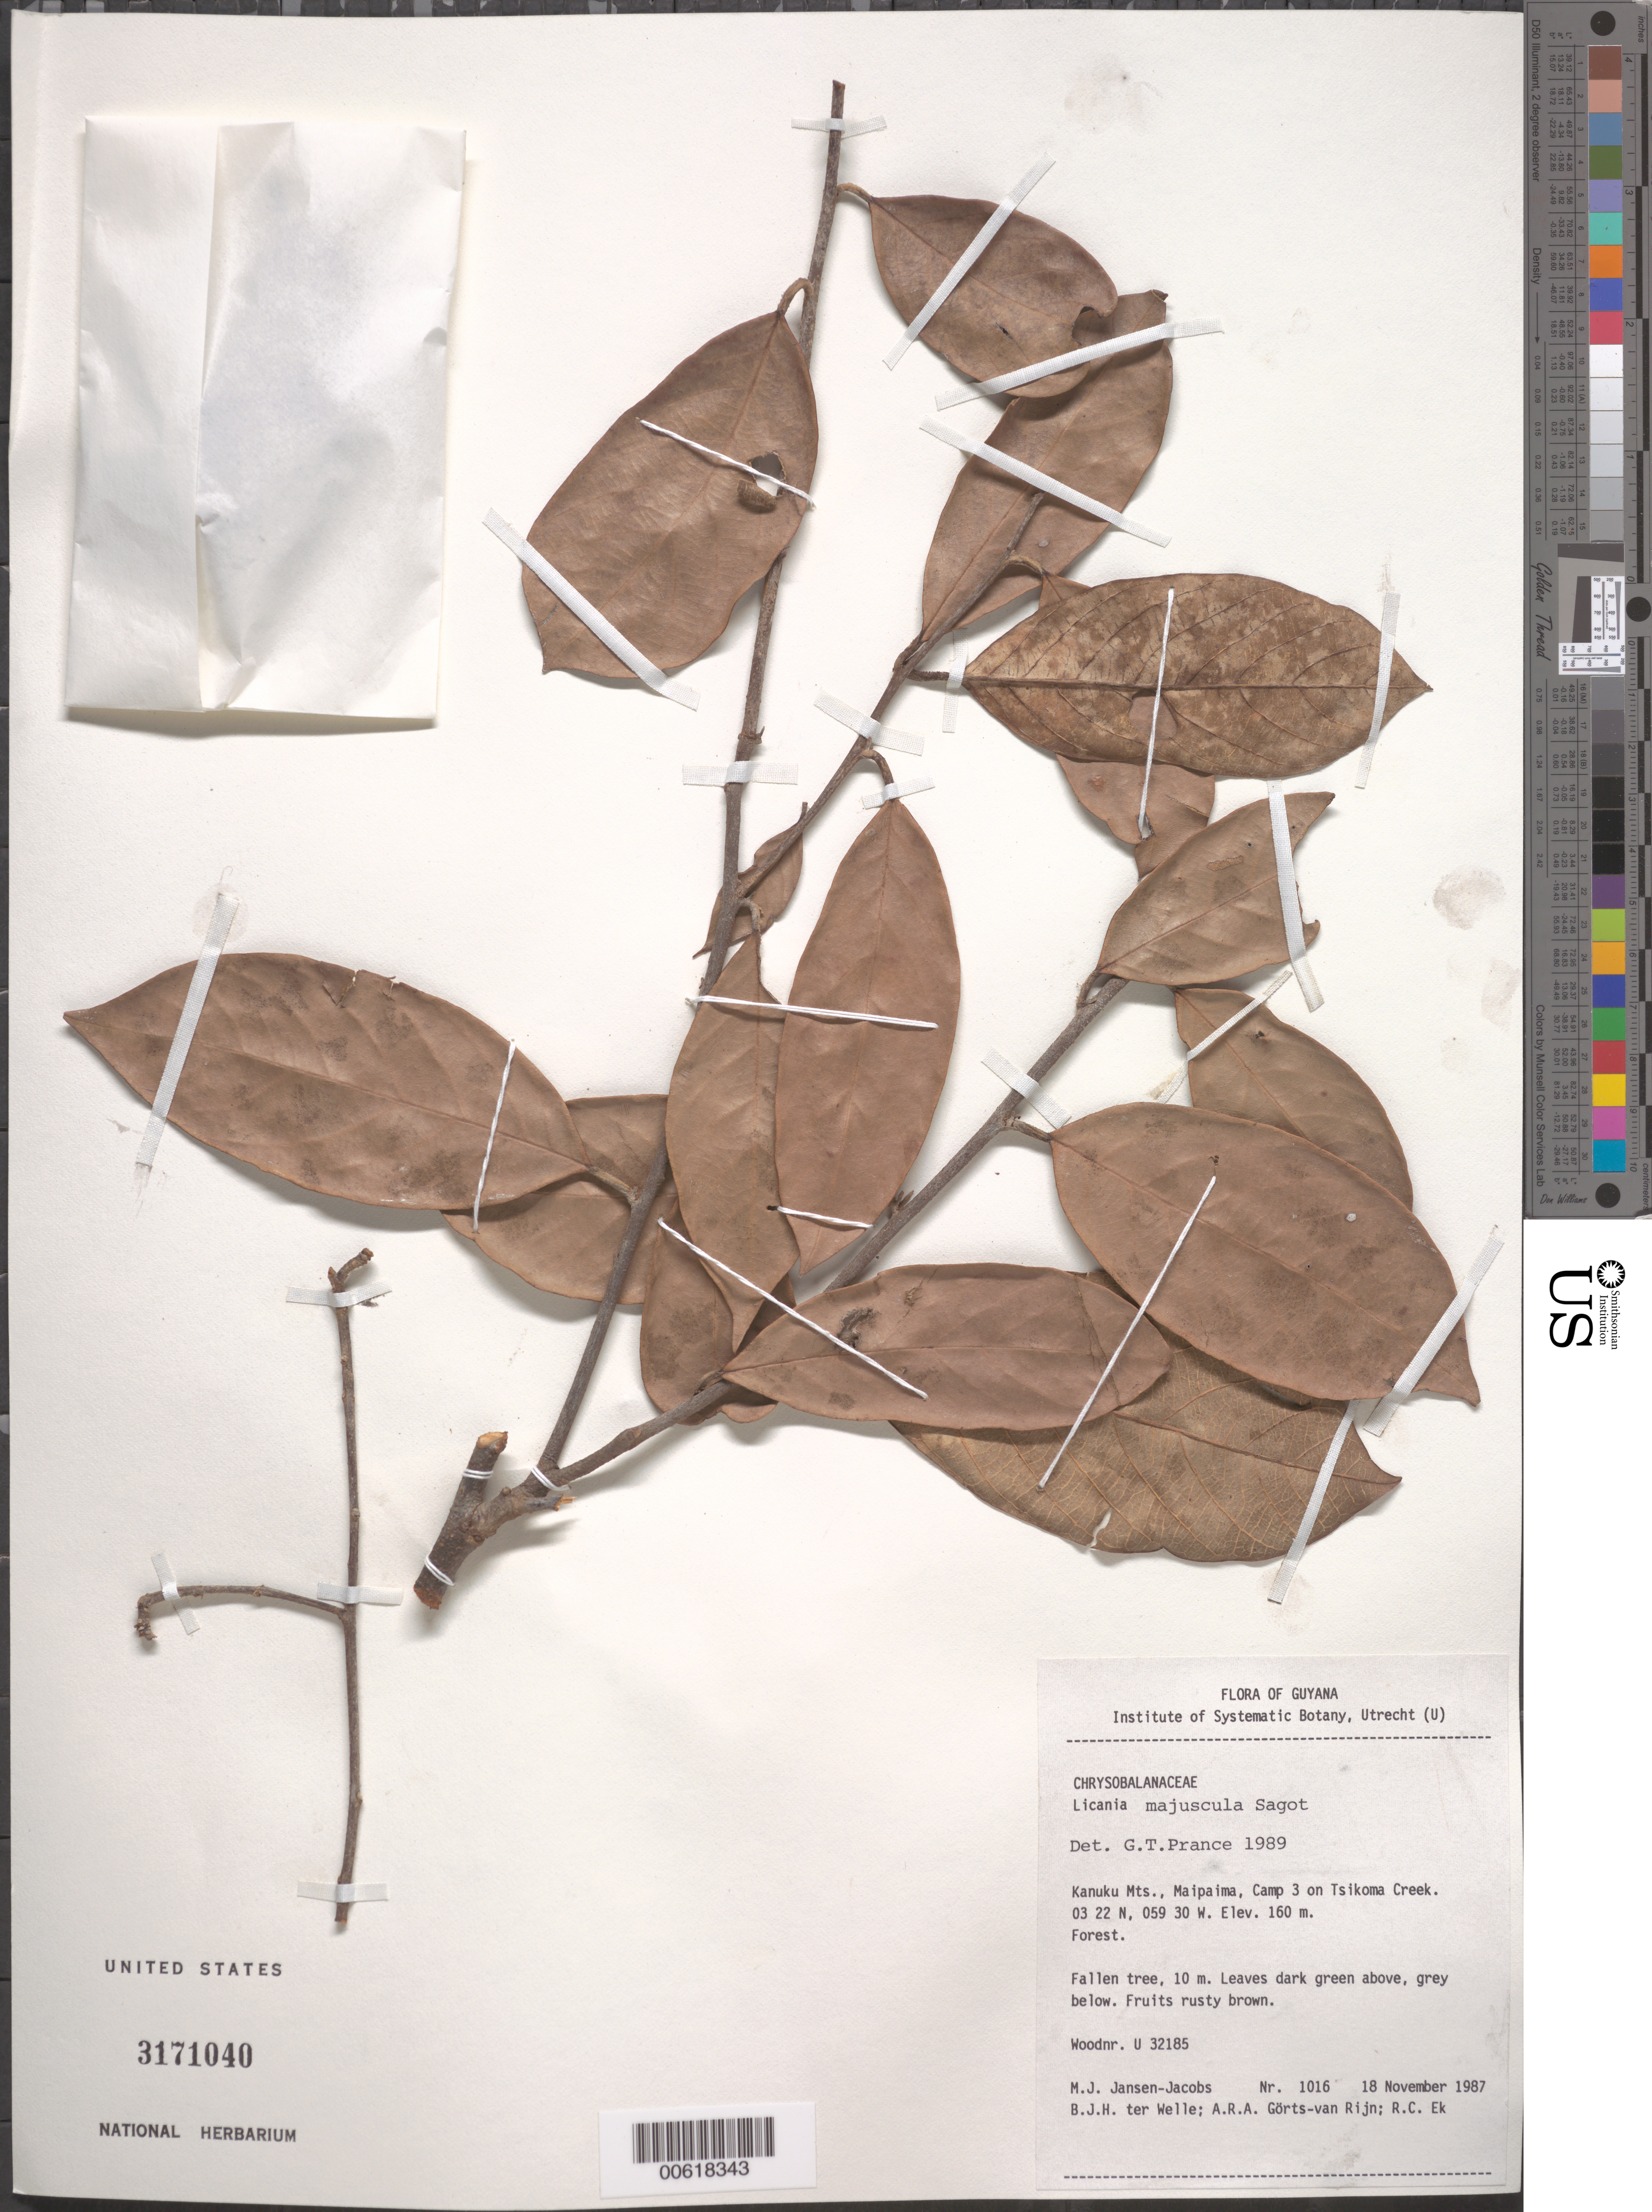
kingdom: Plantae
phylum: Tracheophyta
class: Magnoliopsida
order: Malpighiales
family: Chrysobalanaceae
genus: Licania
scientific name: Licania majuscula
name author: Sagot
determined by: Prance, G. T.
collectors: M. J. Jansen-Jacobs, B. Welle, A. .R. A. Görts-van Rijn & R. C. Ek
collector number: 1016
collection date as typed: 18-Nov-87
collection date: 1987-11-18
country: Guyana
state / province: U. Takutu-U. Essequibo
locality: Kanuku Mts., Maipaima, Camp 3 on Tsikoma Creek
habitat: Forest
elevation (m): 160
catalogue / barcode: US 3171040